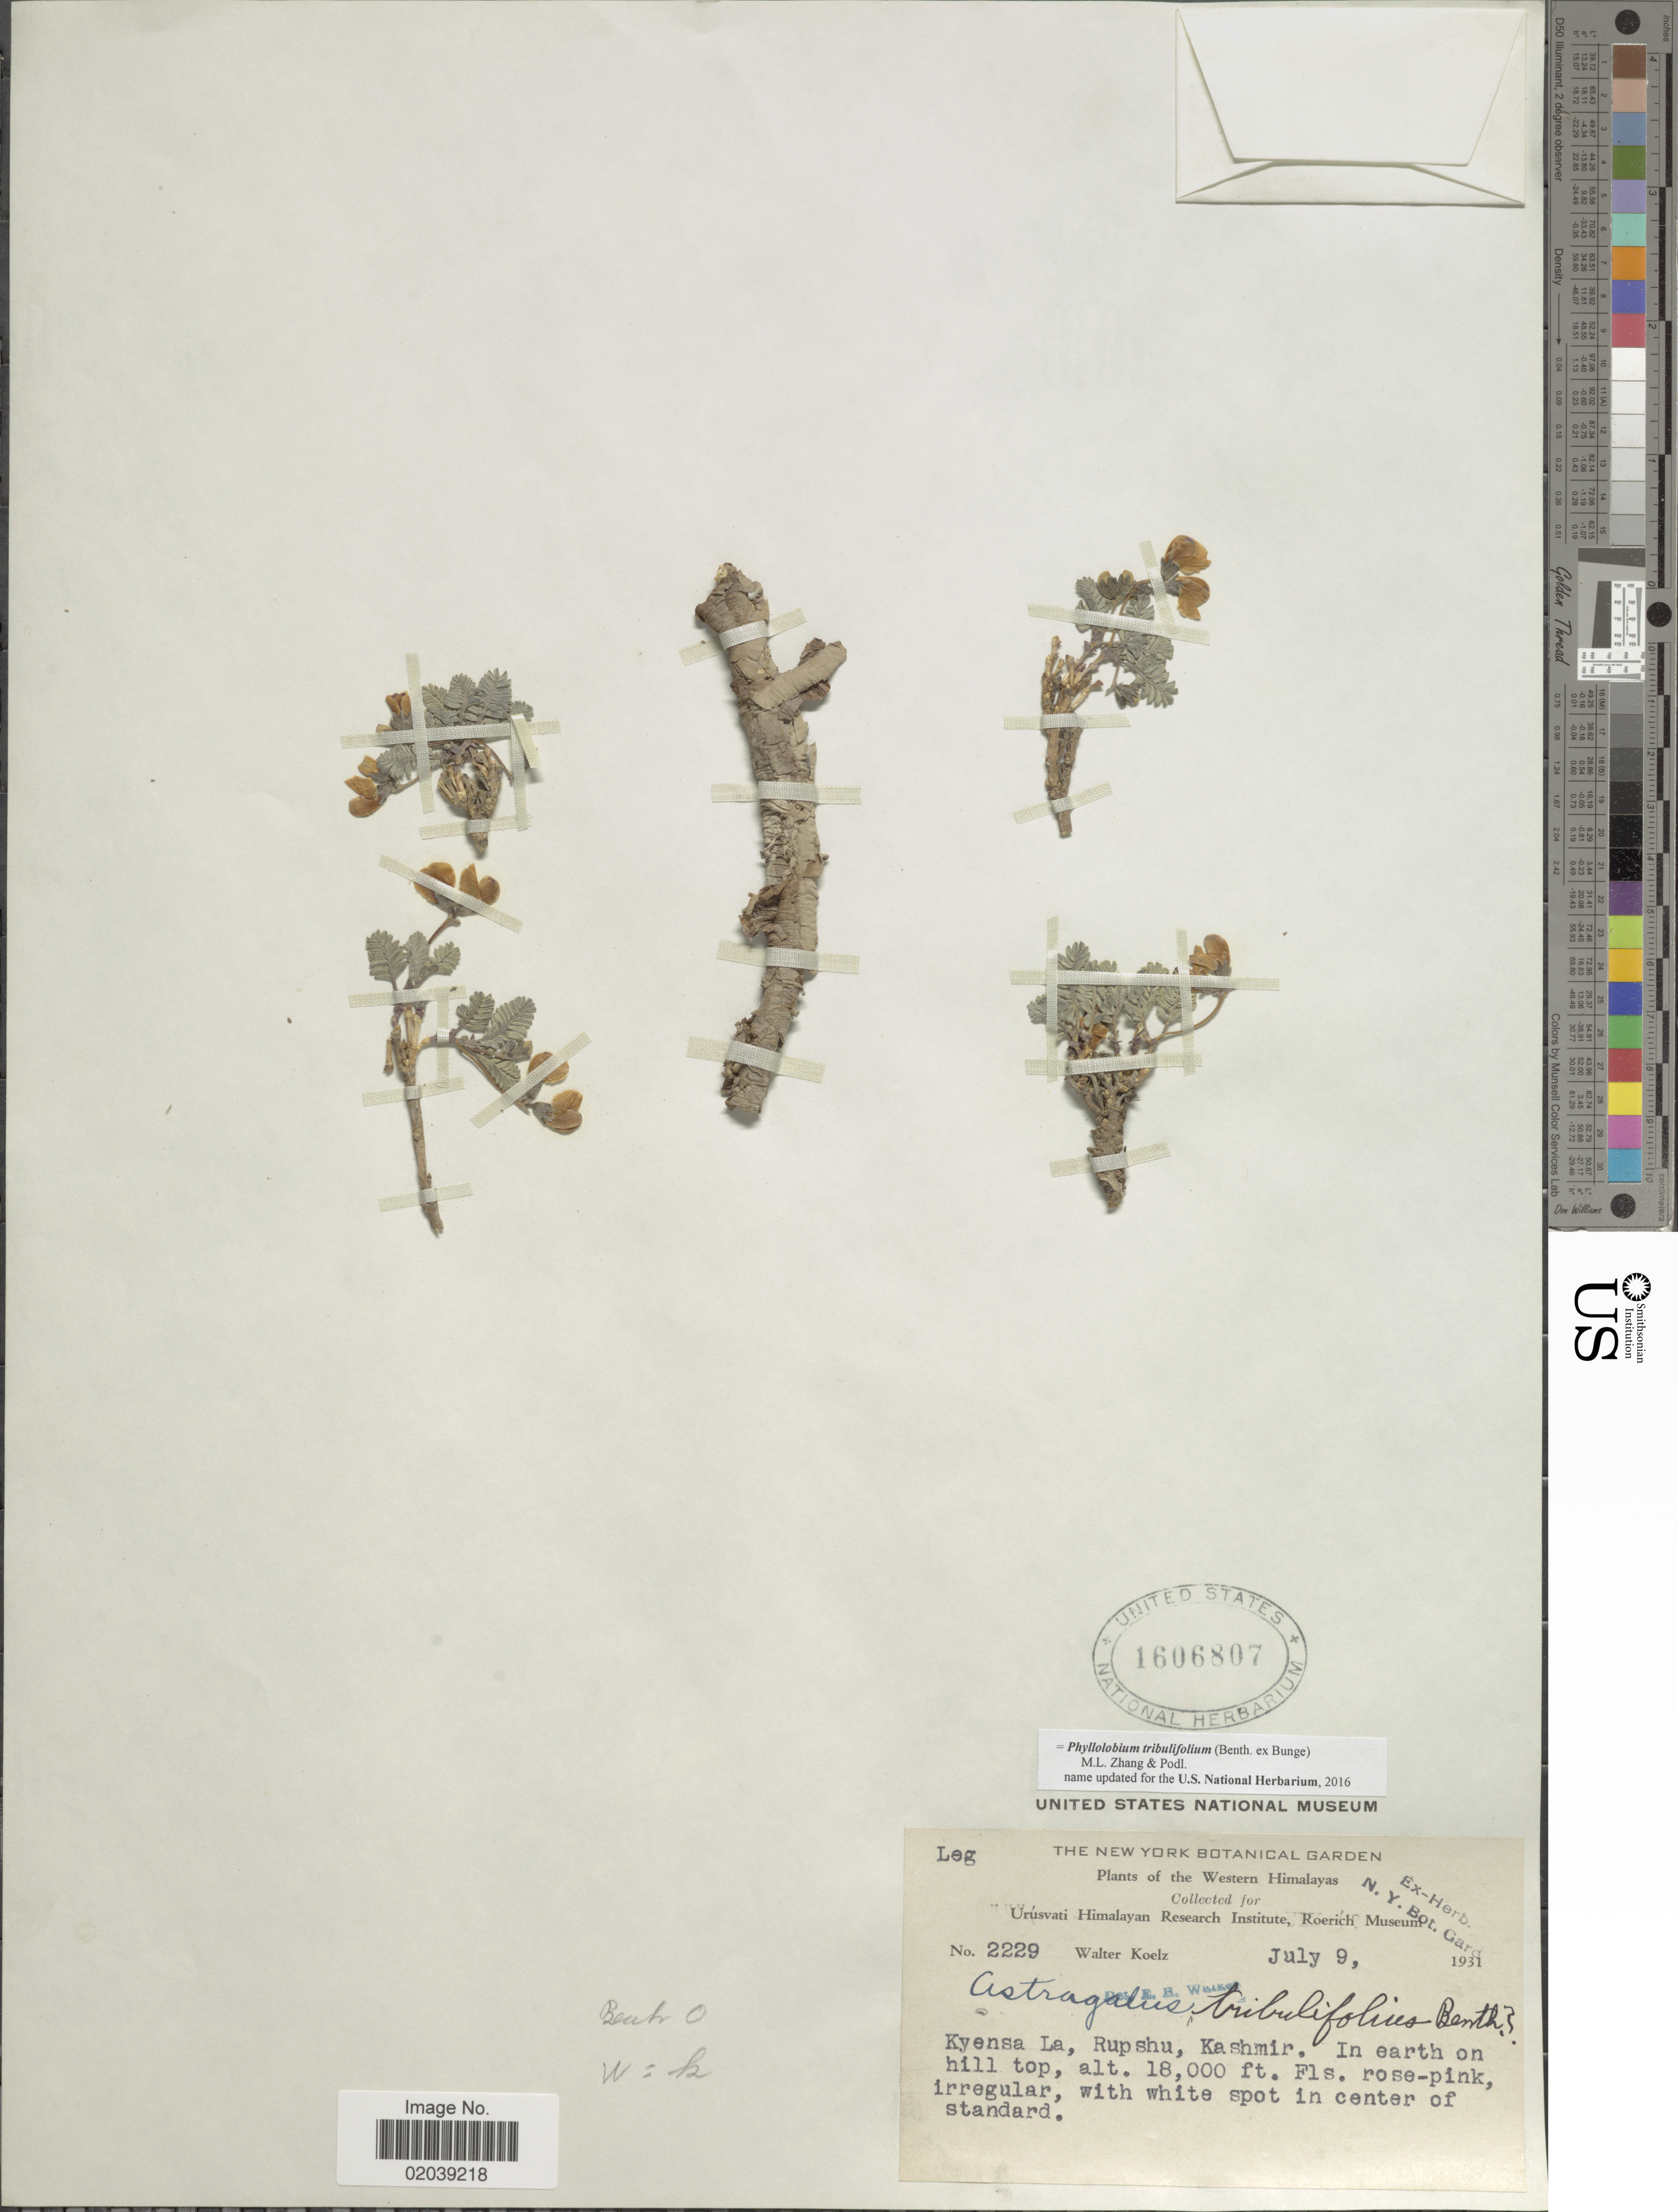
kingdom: Plantae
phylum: Tracheophyta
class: Magnoliopsida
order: Fabales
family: Fabaceae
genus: Phyllolobium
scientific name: Phyllolobium tribulifolium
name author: (Benth. ex Bunge) M.L. Zhang & Podlech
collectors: W. N. Koelz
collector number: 2229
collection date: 1931-07-09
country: India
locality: Western Himalayas. Kyensa La, Rupshu, Kashmir. In earth on hill top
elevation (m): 5486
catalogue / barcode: US 1606807